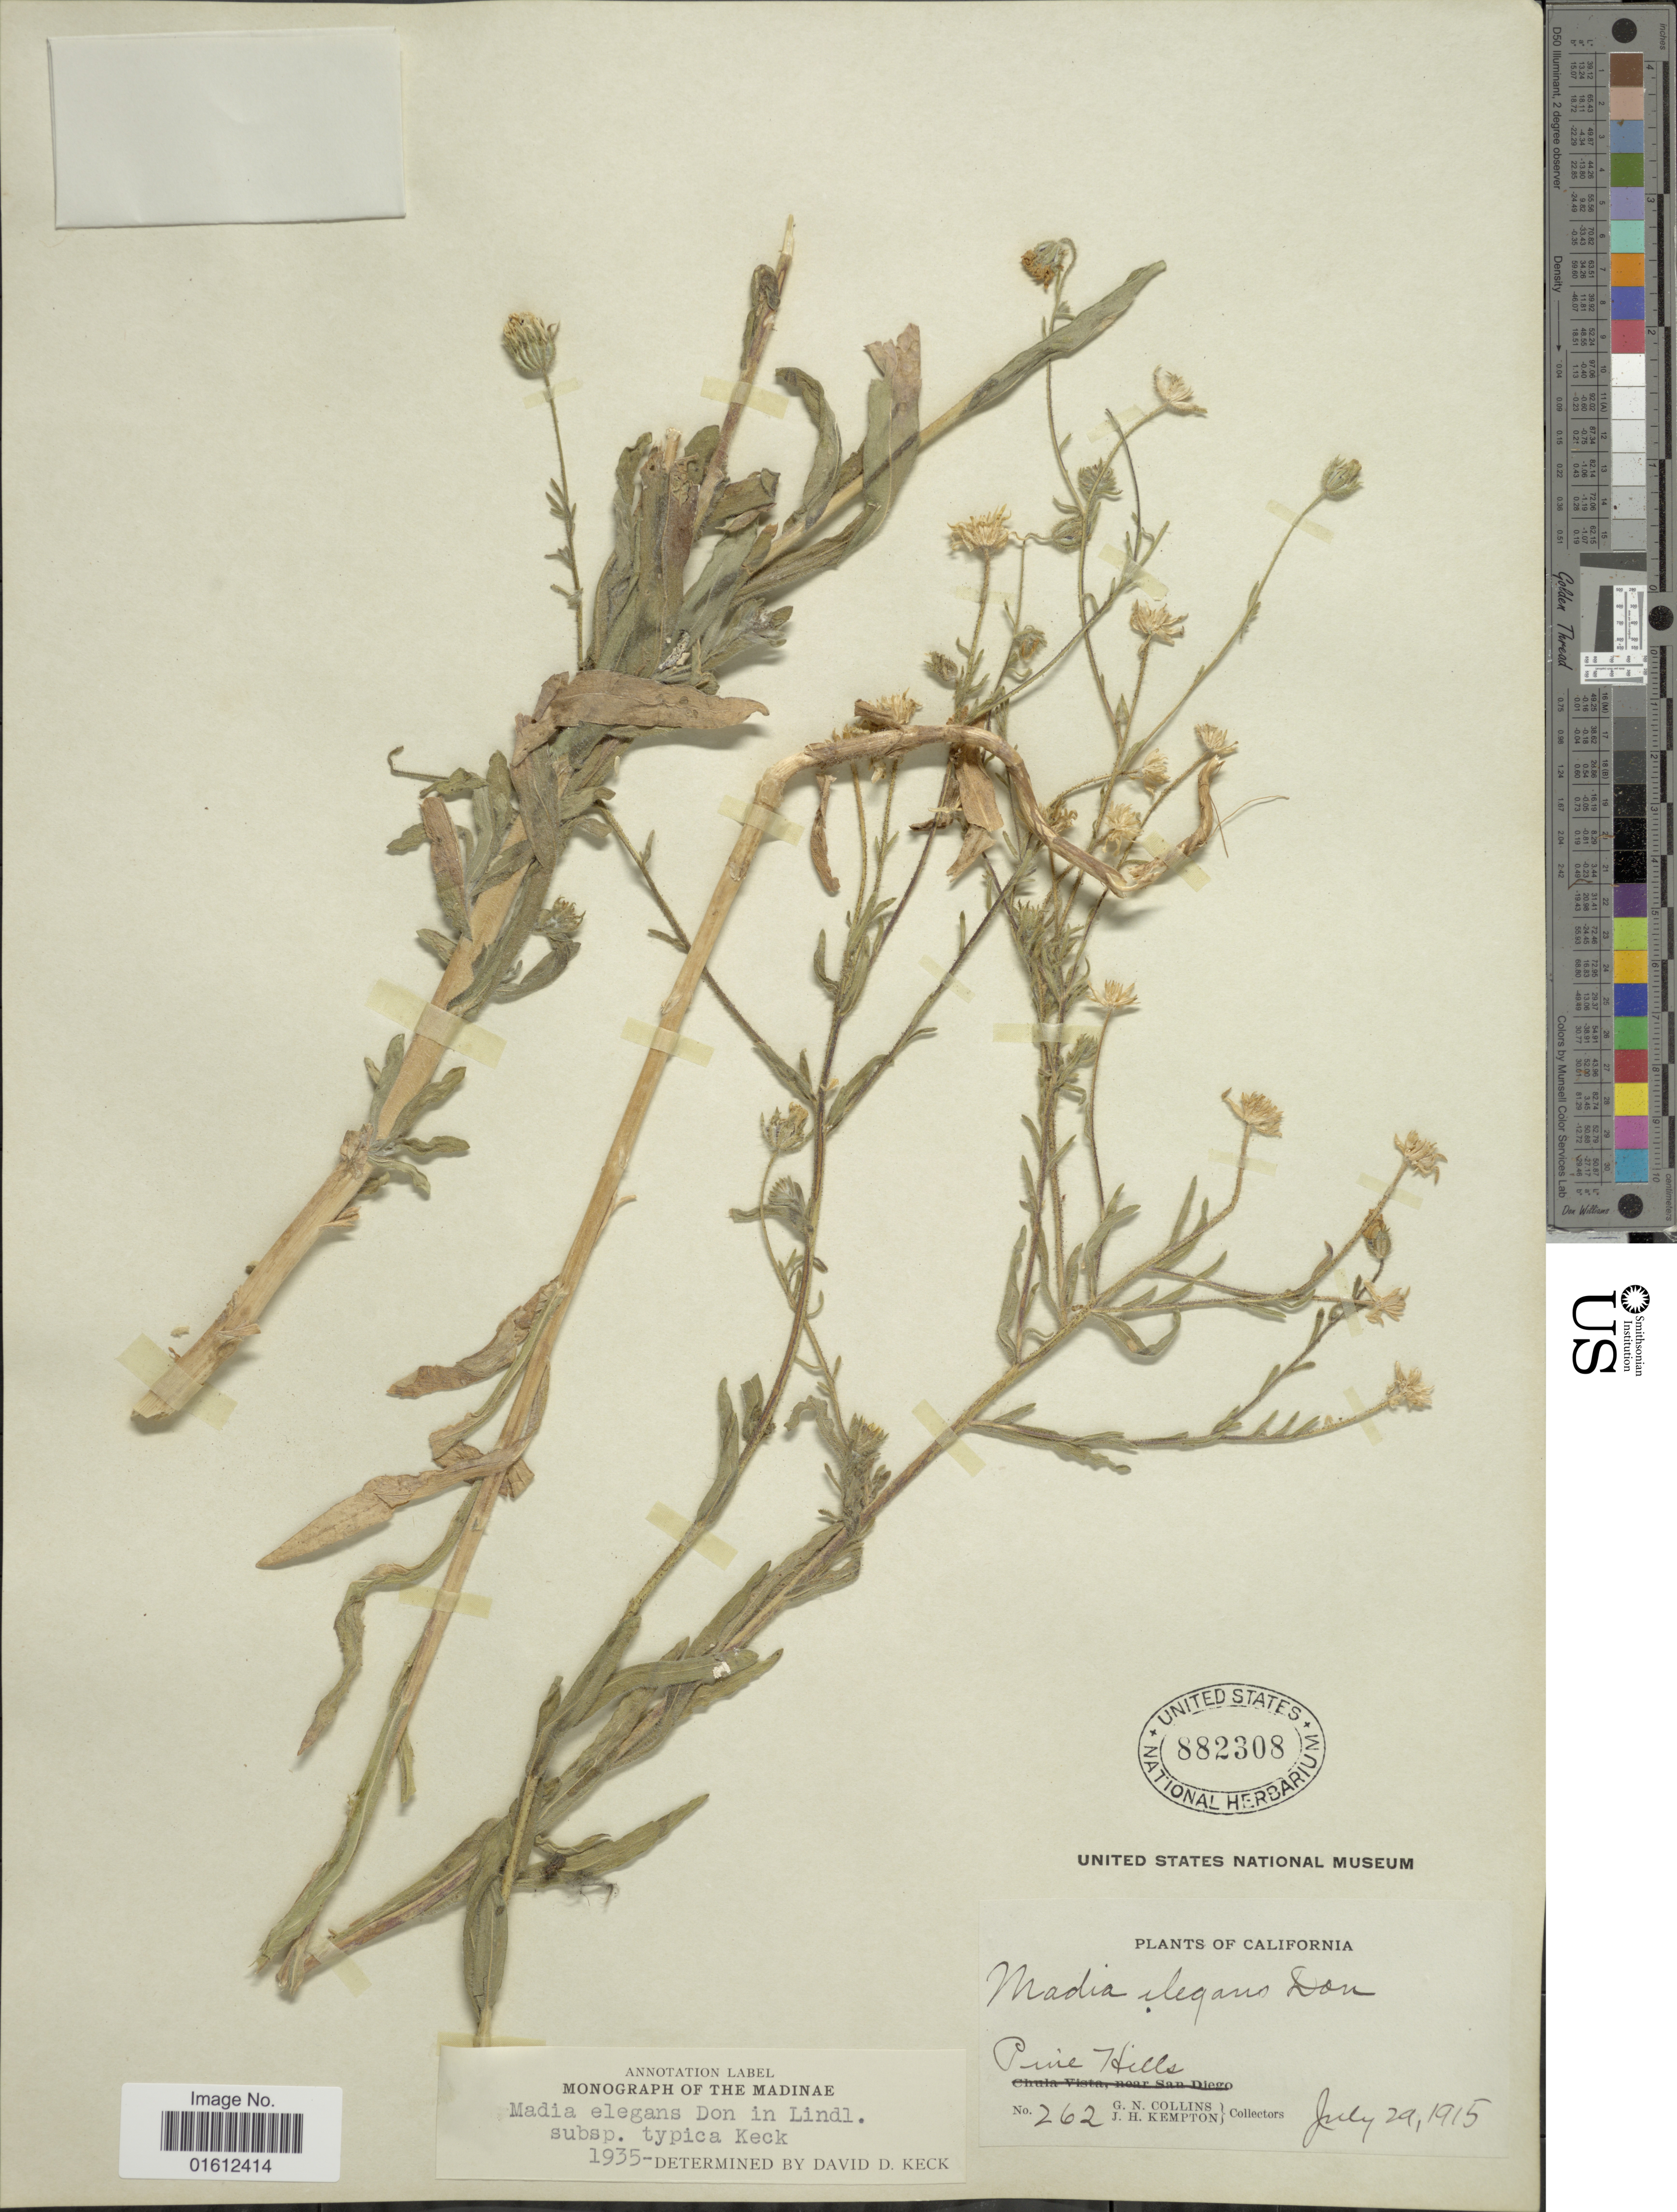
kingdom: Plantae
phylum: Tracheophyta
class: Magnoliopsida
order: Asterales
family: Asteraceae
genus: Madia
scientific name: Madia elegans subsp. elegans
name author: D. Don ex Lindl.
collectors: G. Collins & J. H. Kempton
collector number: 262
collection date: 1915-07-29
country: United States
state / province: California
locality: Pine Hill.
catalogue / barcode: US 882308